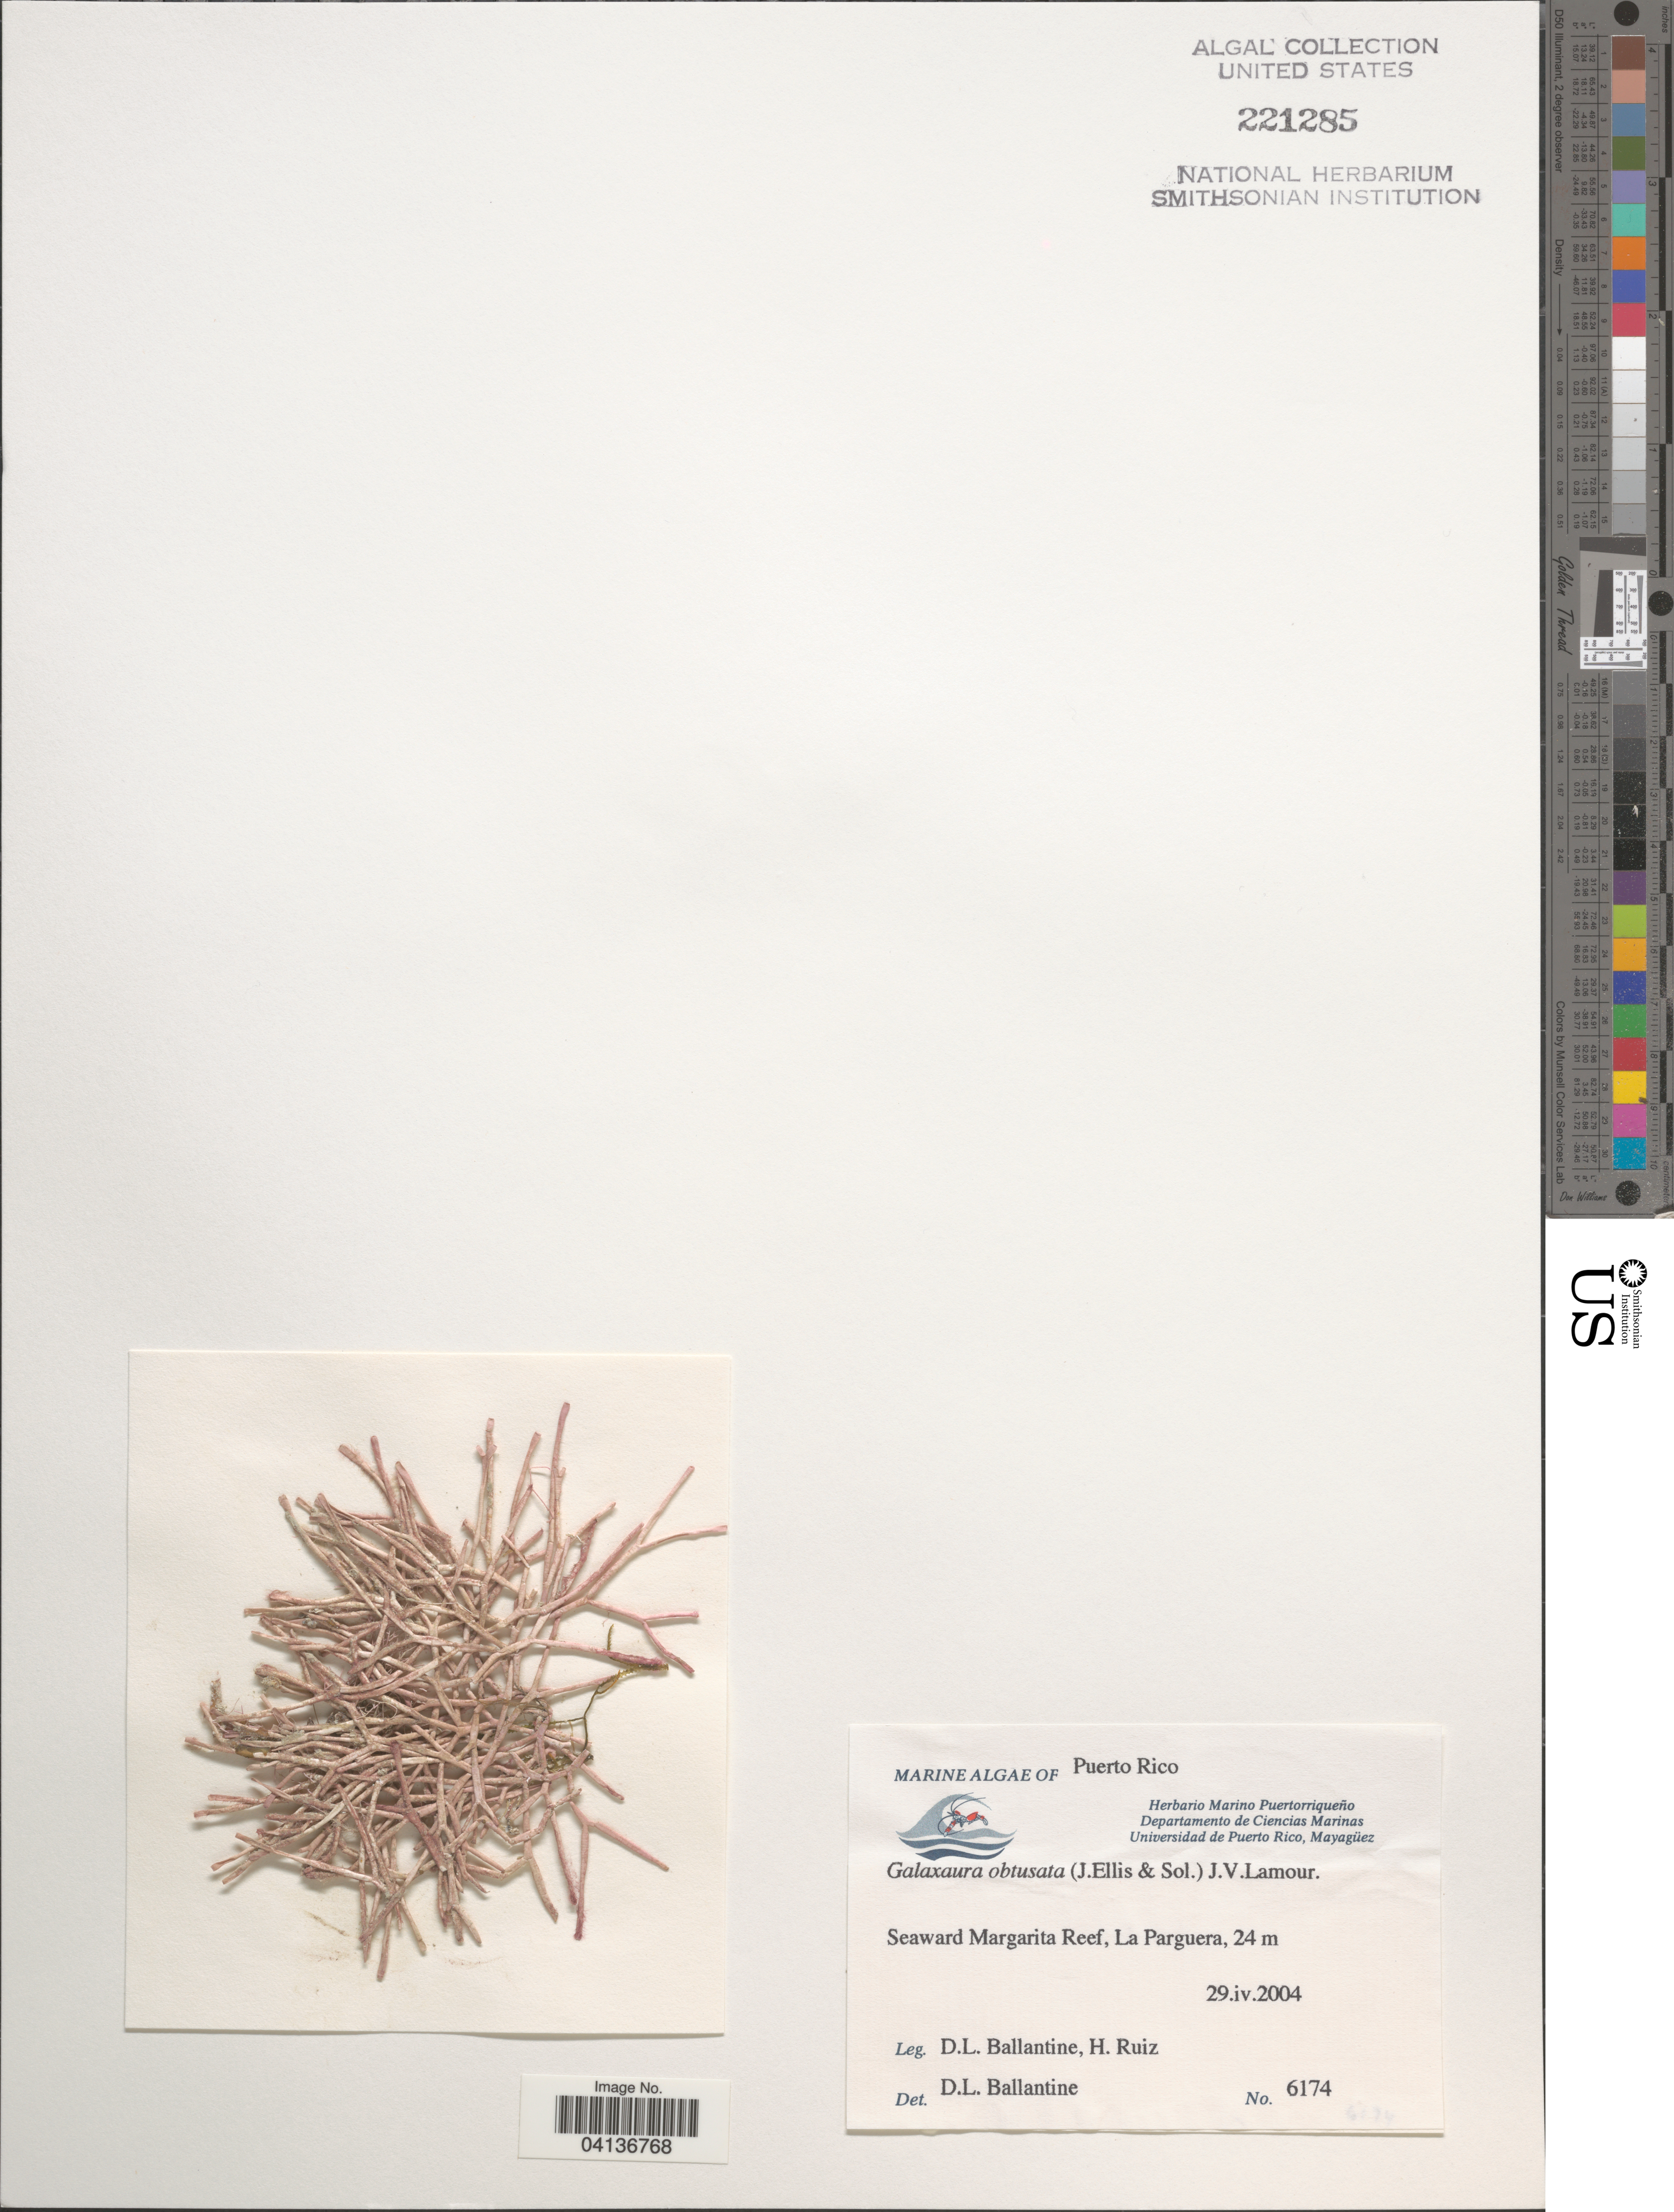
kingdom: Plantae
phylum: Rhodophyta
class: Florideophyceae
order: Nemaliales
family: Galaxauraceae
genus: Galaxaura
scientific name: Galaxaura obtusata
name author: (Ellis & Sol.) J.V.Lamouroux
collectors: D.L. Ballantine & H. Ruiz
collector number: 6174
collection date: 2004-04-29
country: Puerto Rico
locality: Seaward Margarita Reef, La Parguera.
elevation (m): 24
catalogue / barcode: US 221285